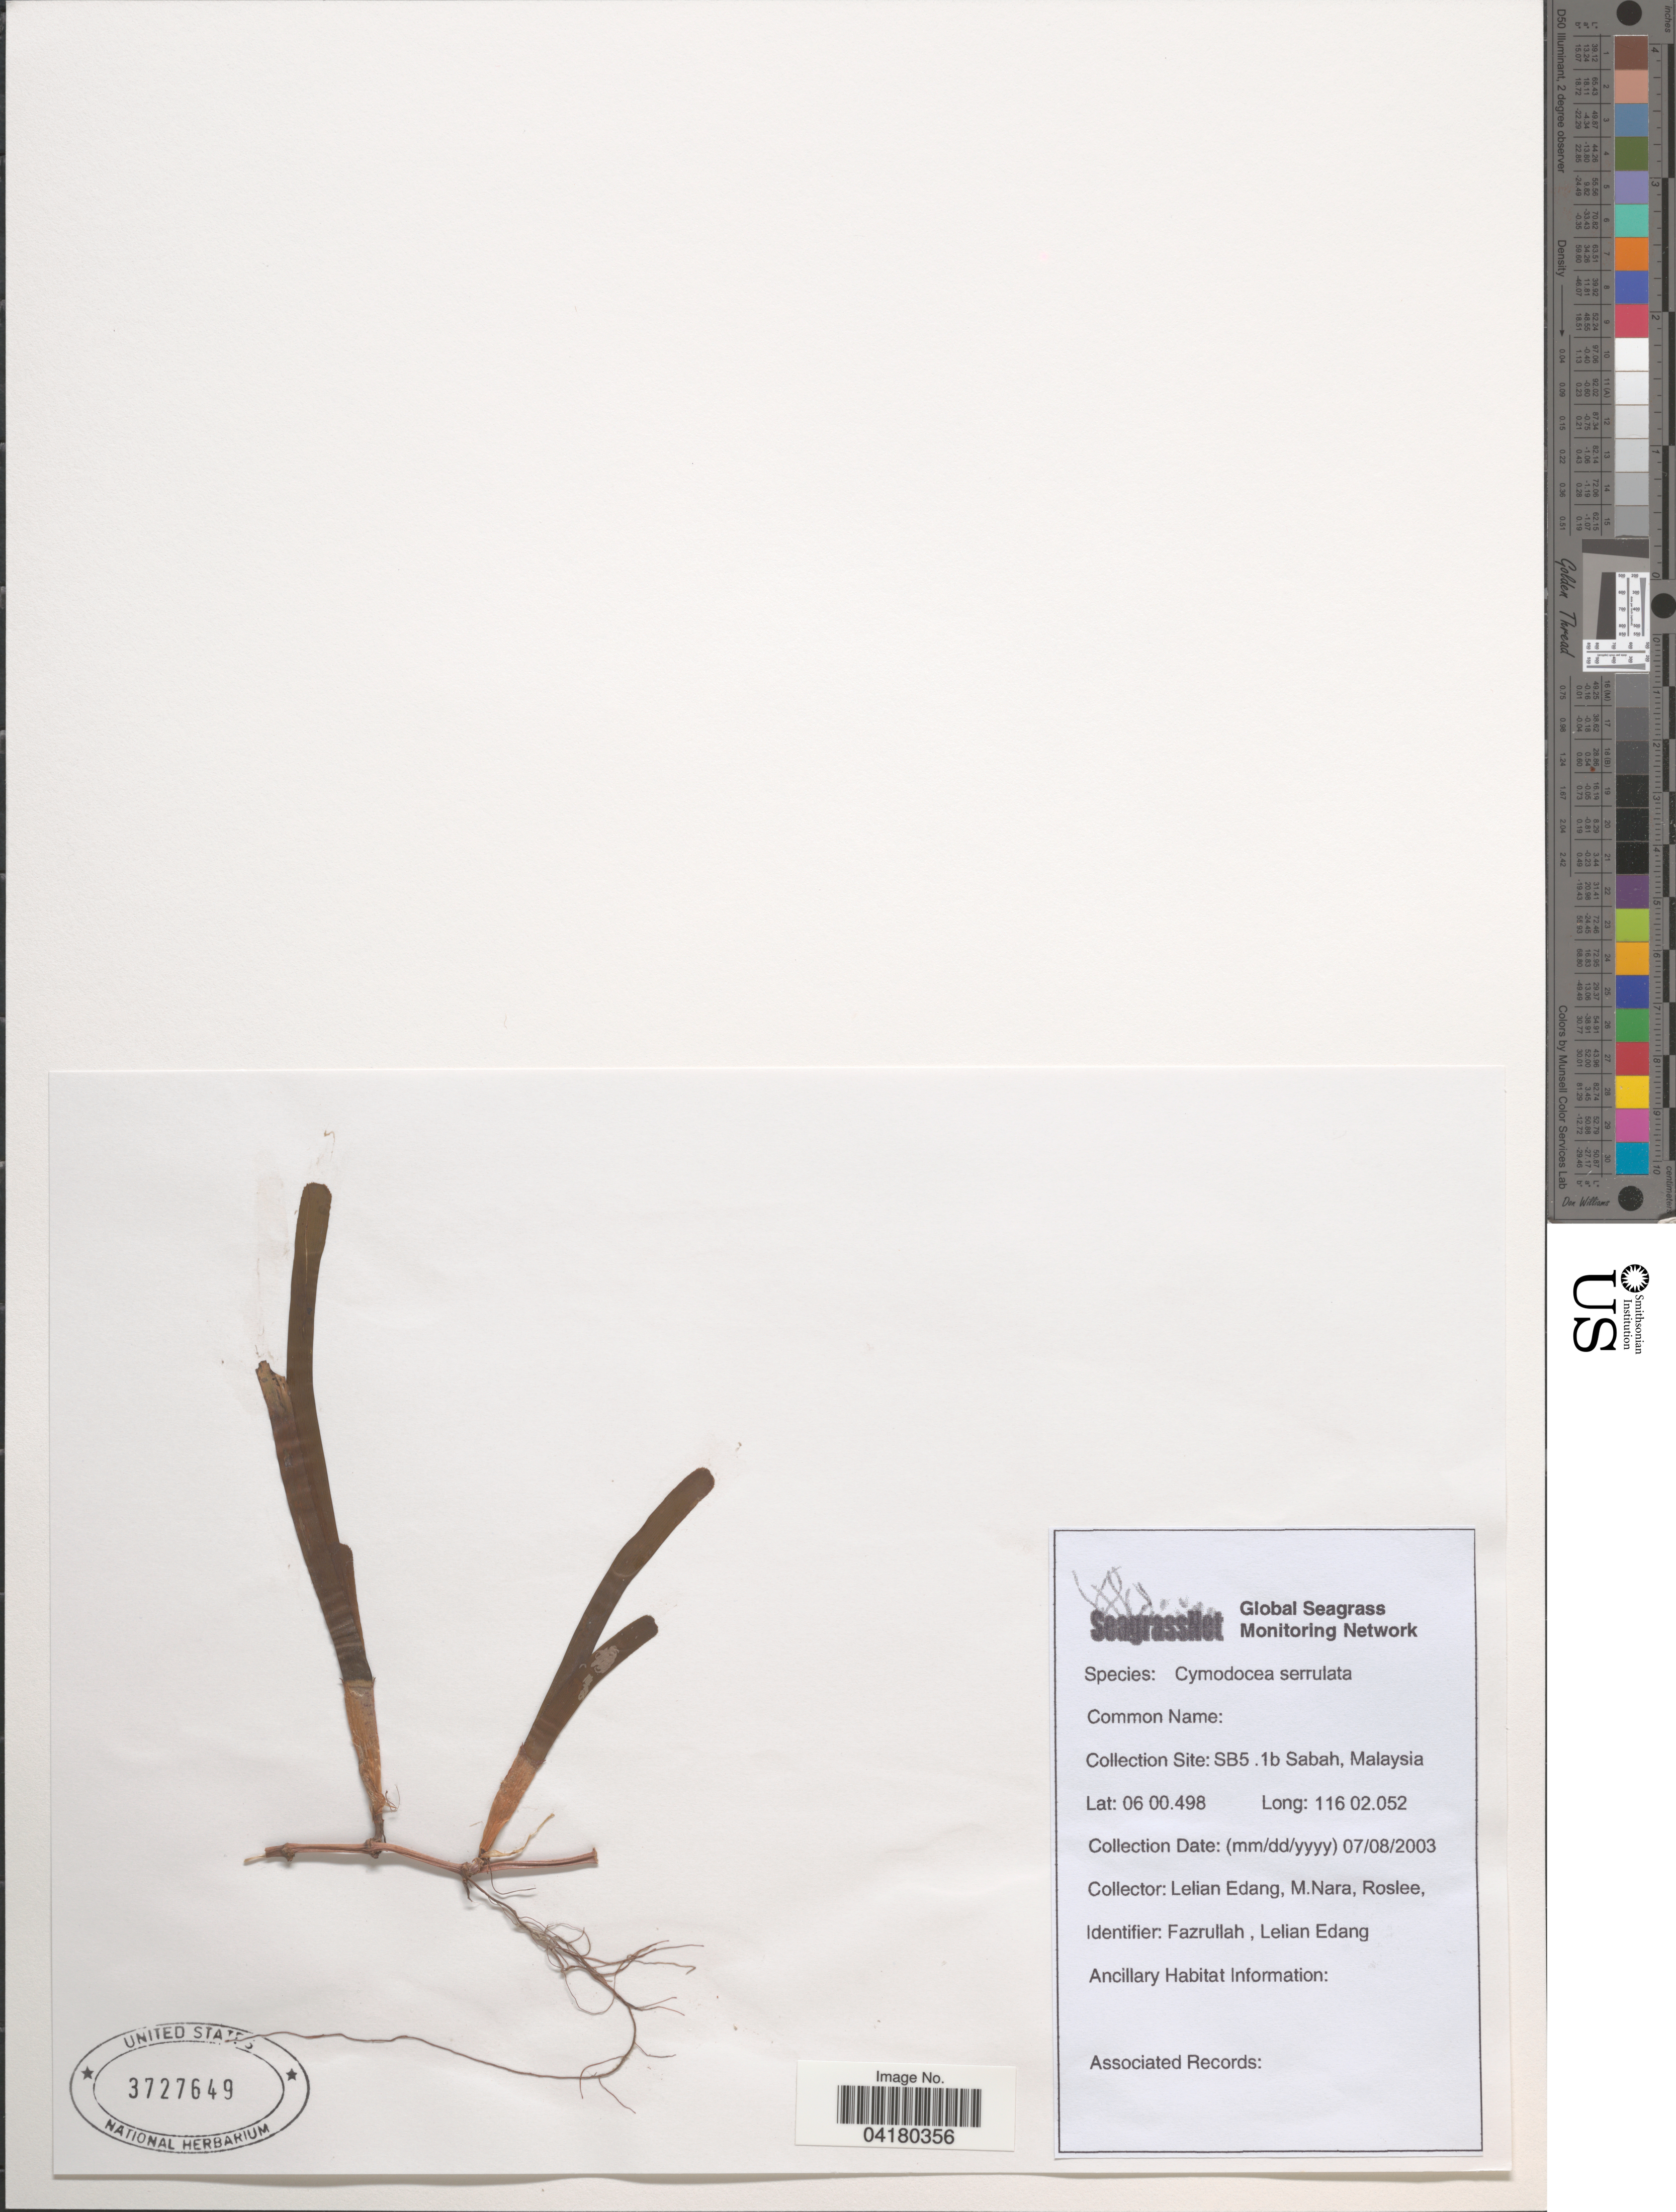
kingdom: Plantae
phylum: Tracheophyta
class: Liliopsida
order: Alismatales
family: Cymodoceaceae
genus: Cymodocea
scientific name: Cymodocea serrulata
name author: (R. Br.) Magnus & Ashers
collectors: L. Edang, M. Nara & Roslee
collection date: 2003-07-08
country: Malaysia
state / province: Sabah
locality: SB5 .1b.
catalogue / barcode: US 3727649